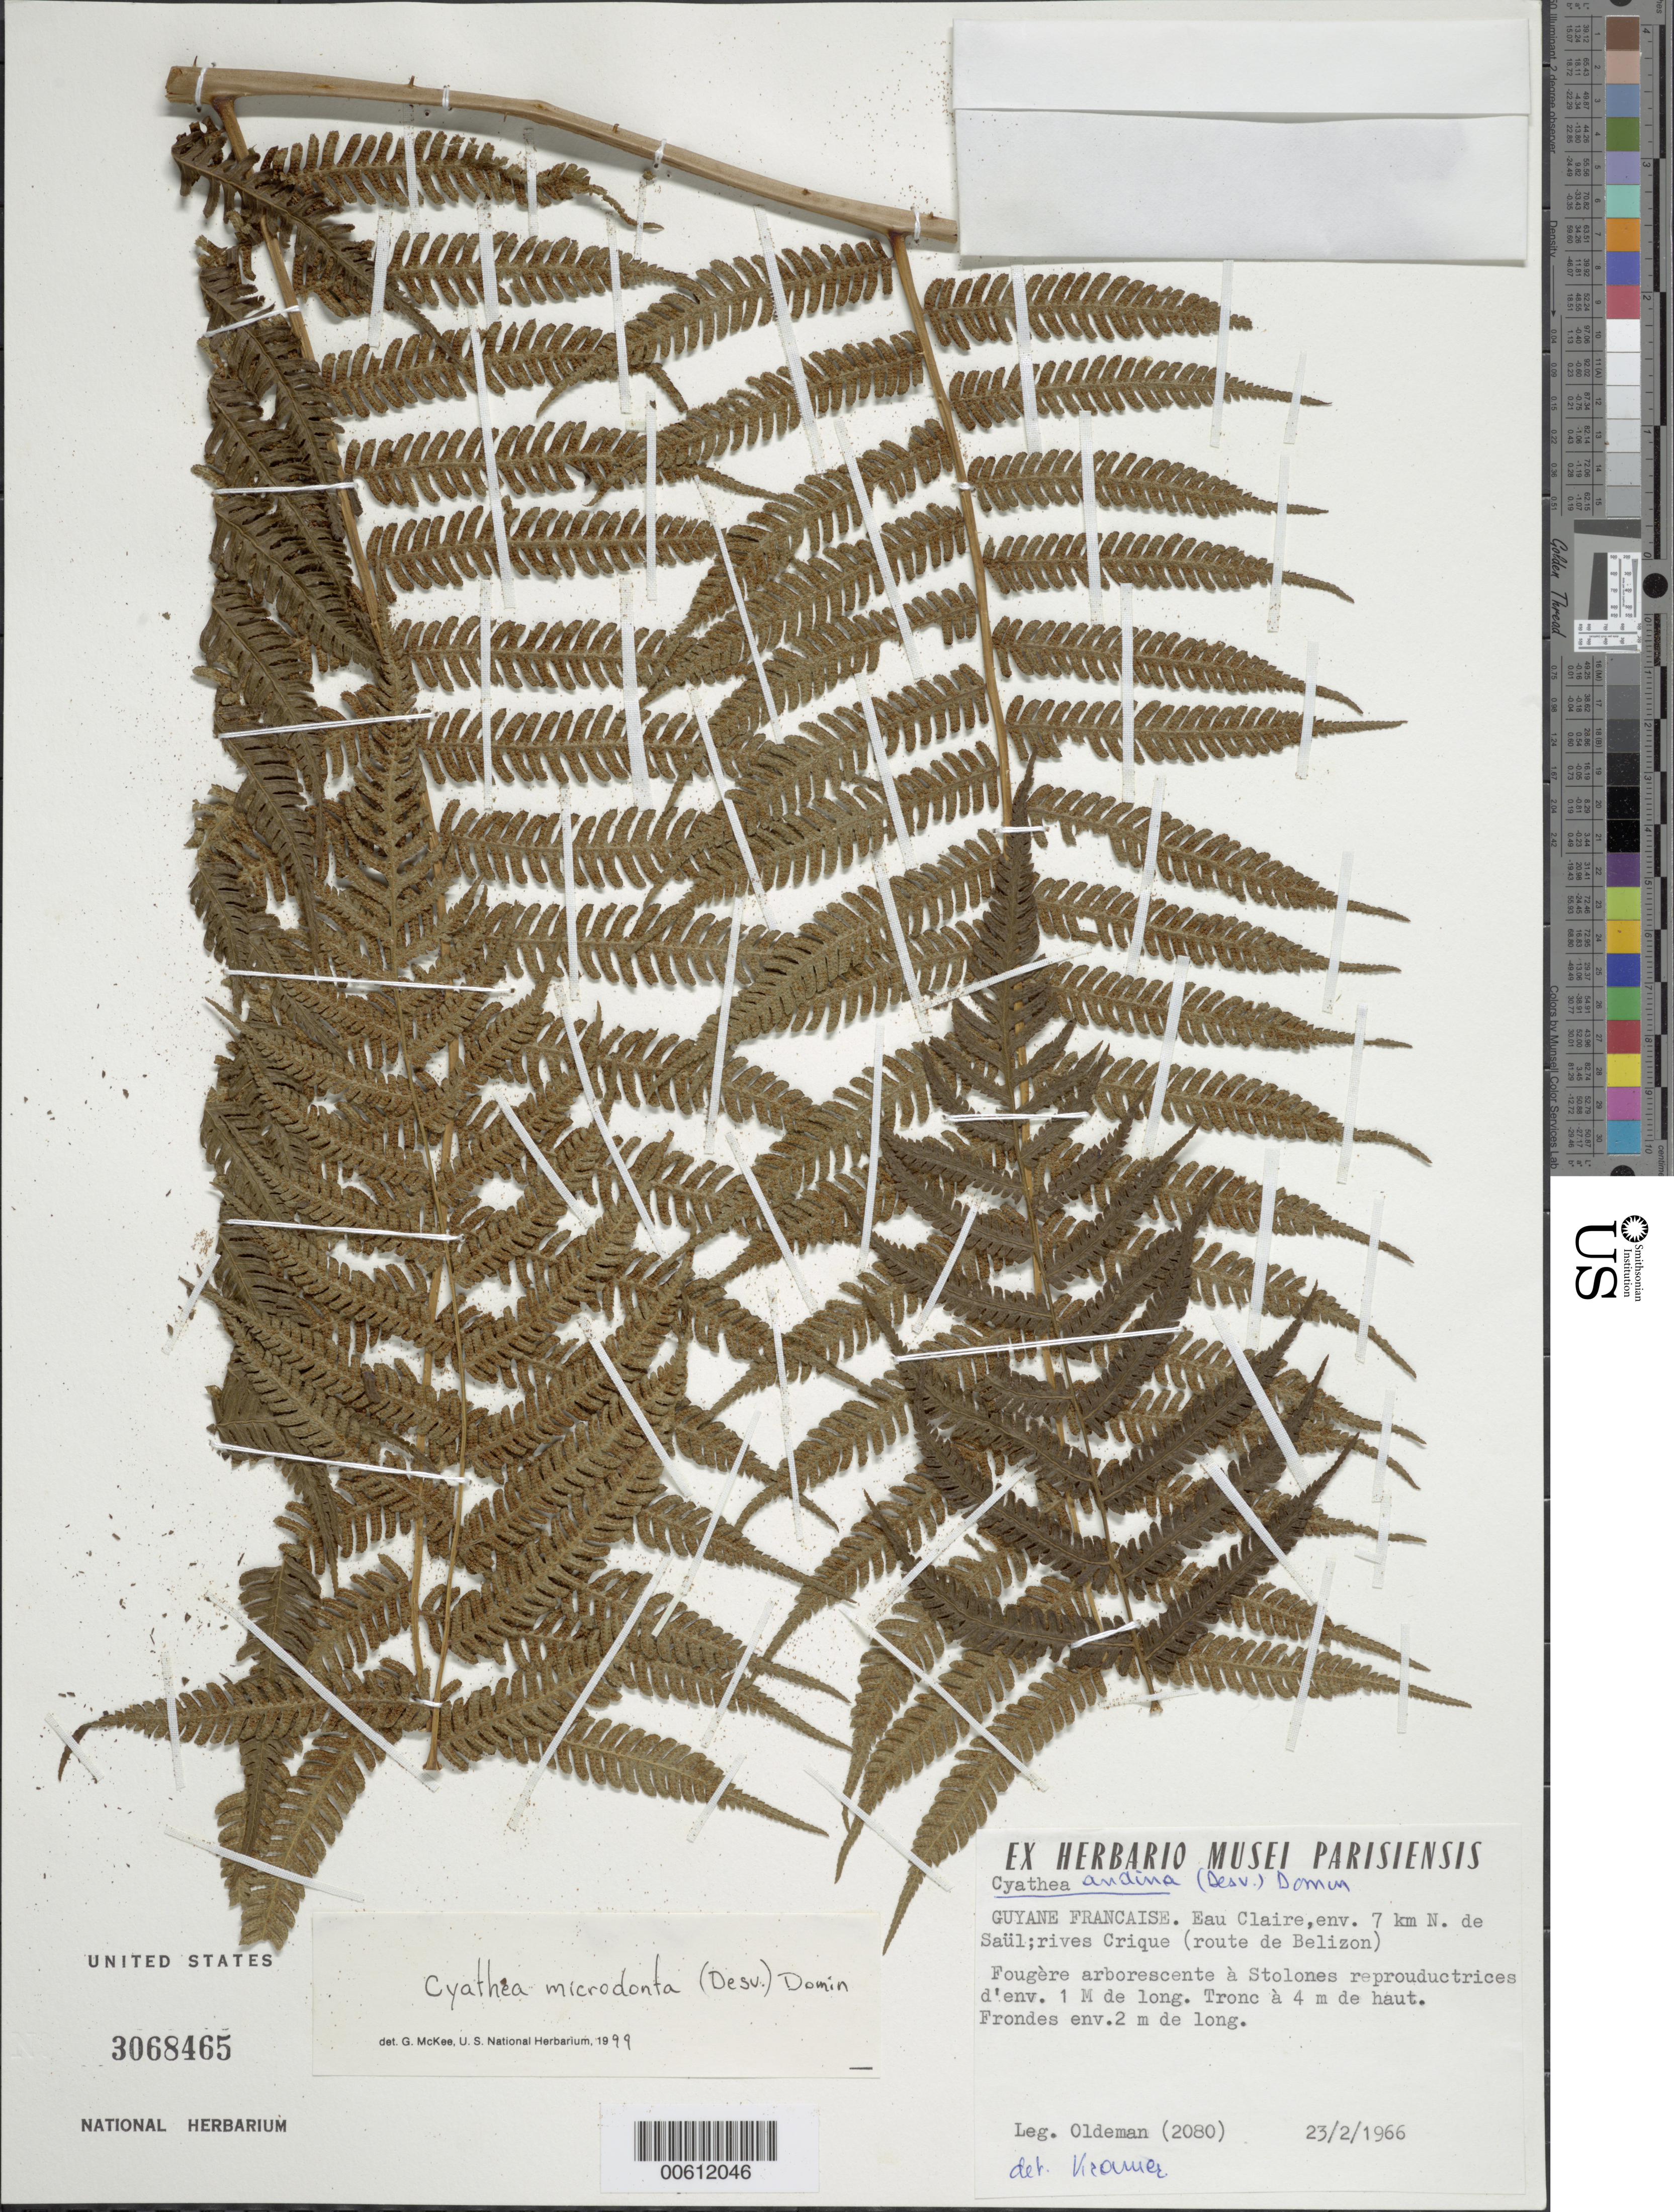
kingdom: Plantae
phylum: Tracheophyta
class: Polypodiopsida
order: Cyatheales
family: Cyatheaceae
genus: Cyathea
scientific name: Cyathea microdonta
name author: (Desv.) Domin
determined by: McKee, G. S., (US), NMNH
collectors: R. Oldeman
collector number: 2080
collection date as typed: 23-Feb-66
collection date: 1966-02-23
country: French Guiana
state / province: Saint-Laurent-du-Maroni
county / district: Saül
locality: Eaux Claires, env. 7 km N de Saül, Route Bélizon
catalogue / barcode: US 3068465